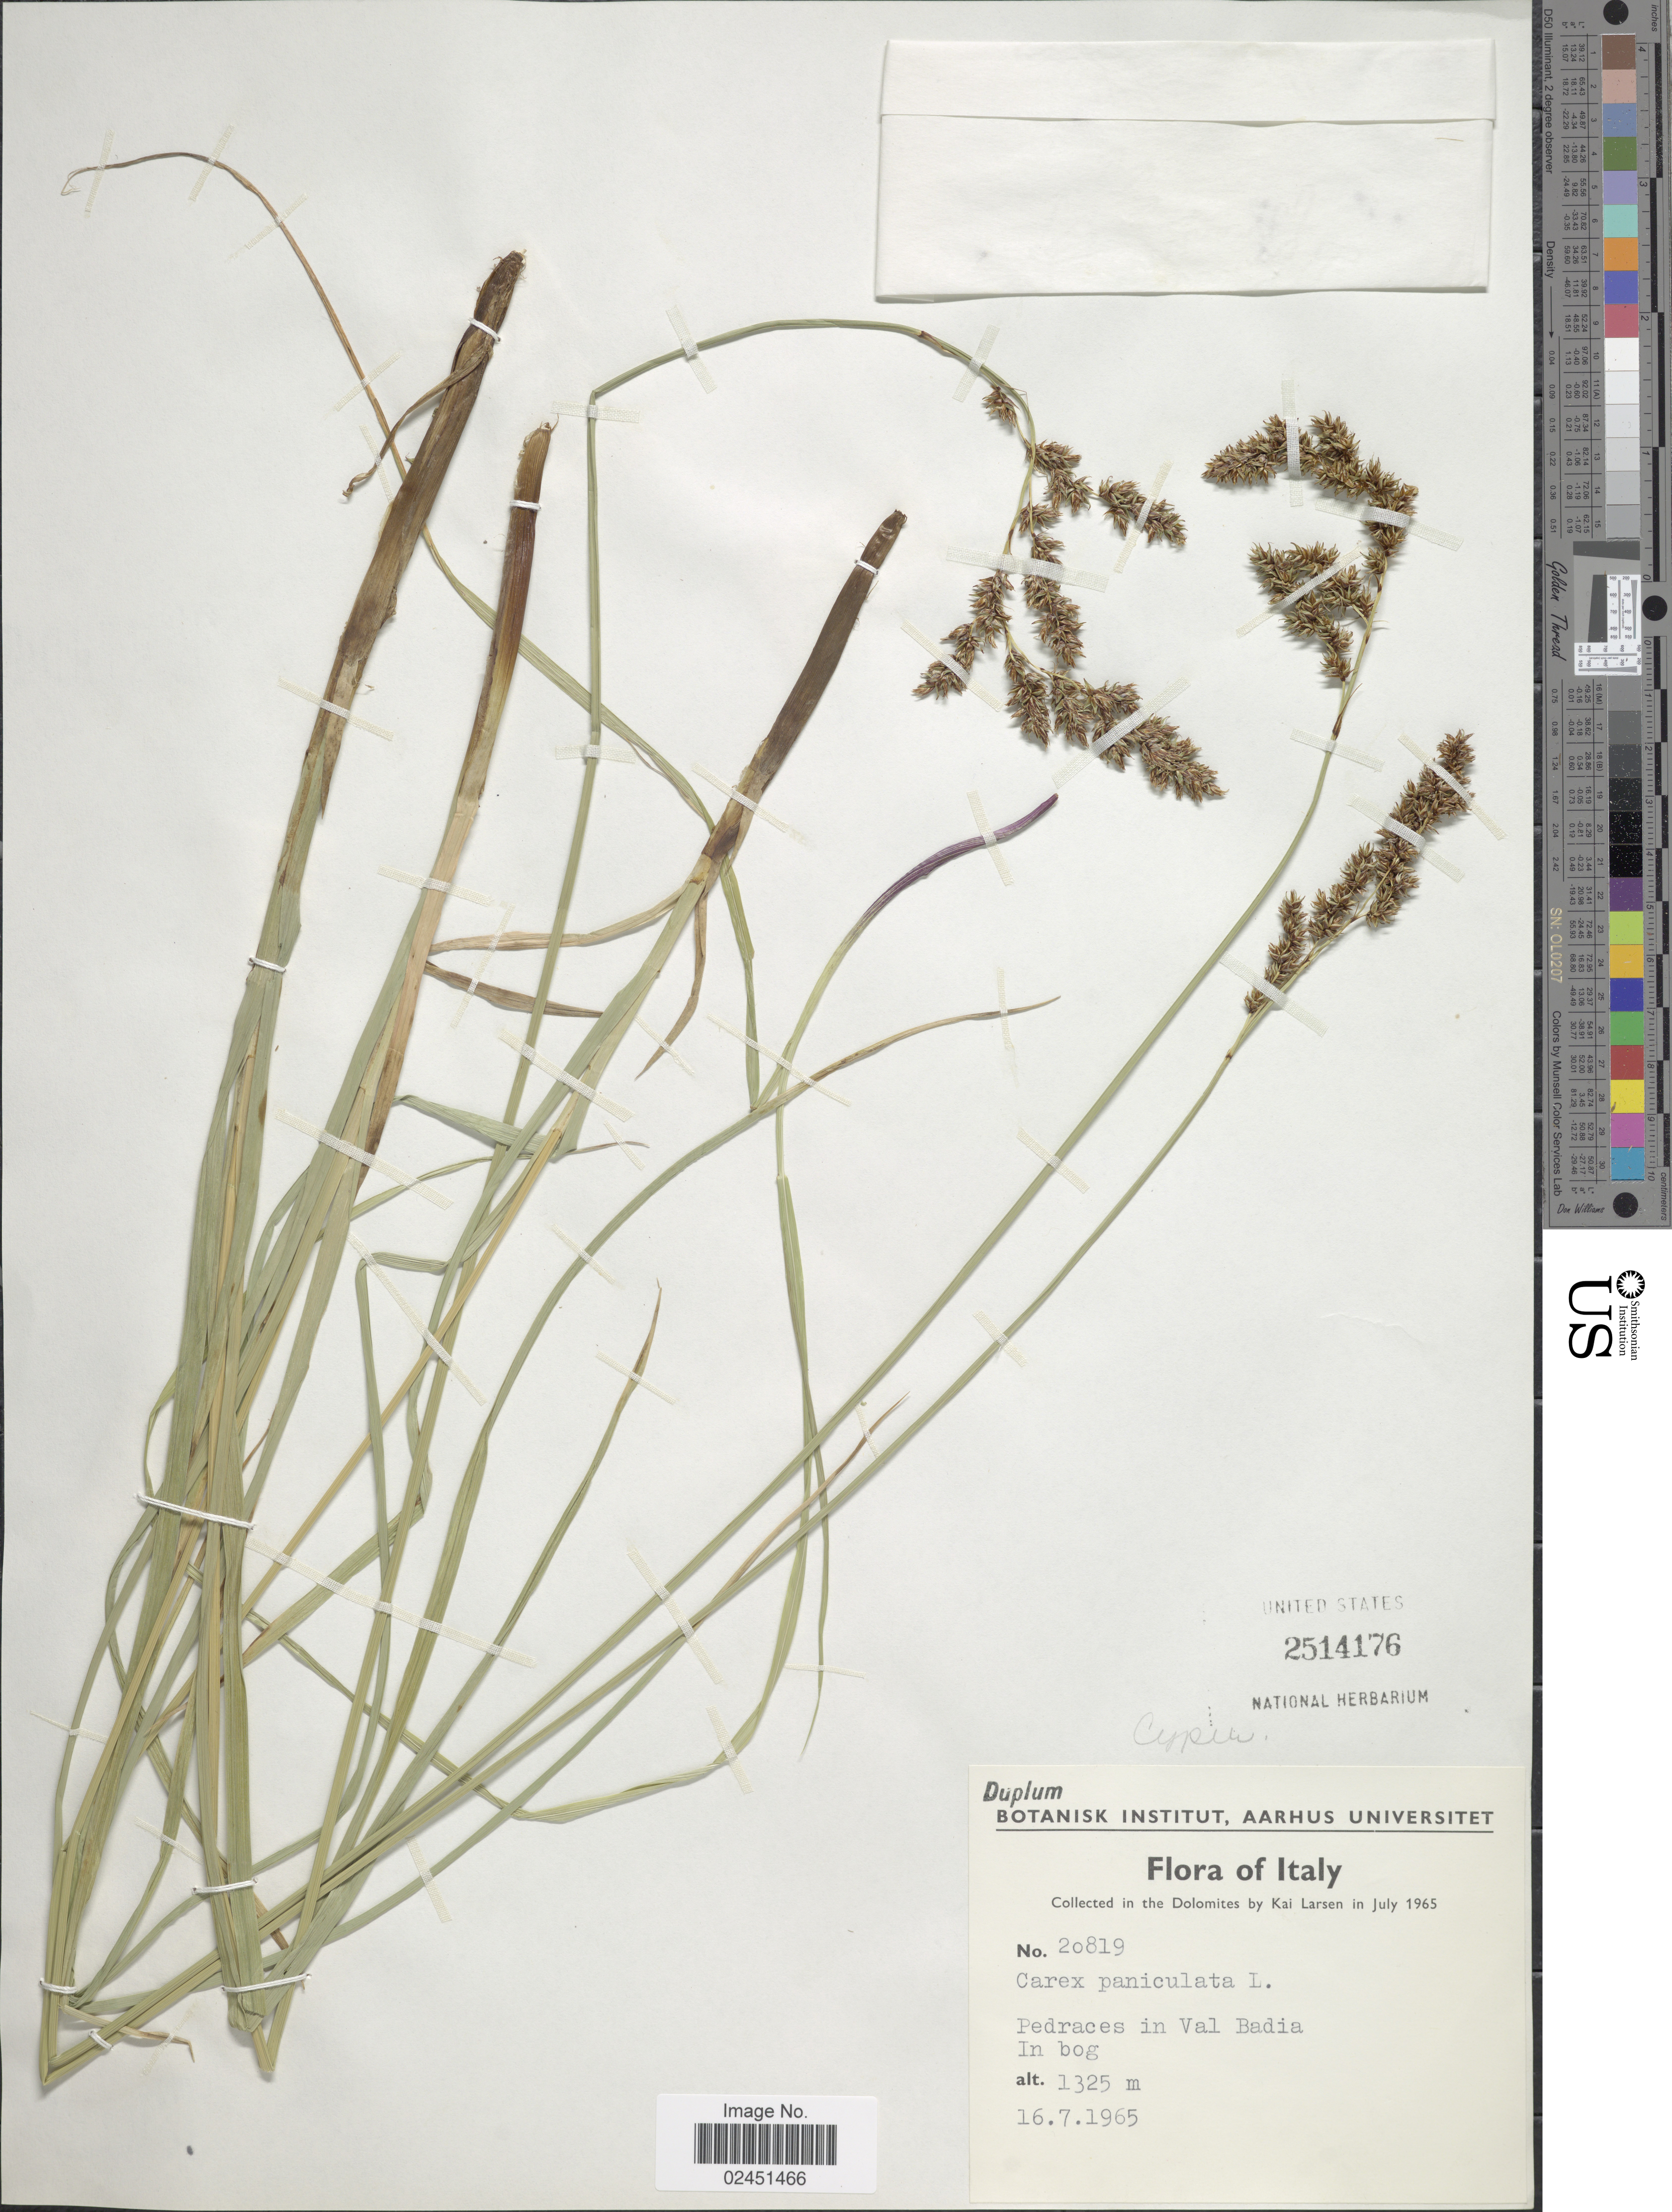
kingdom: Plantae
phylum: Tracheophyta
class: Liliopsida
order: Poales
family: Cyperaceae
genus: Carex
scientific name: Carex paniculata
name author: L.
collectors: K. Larsen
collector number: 20819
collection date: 1965-07-16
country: Italy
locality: Dolomites, Pedraces in Val Badia, in bog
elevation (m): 1325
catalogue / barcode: US 2514176